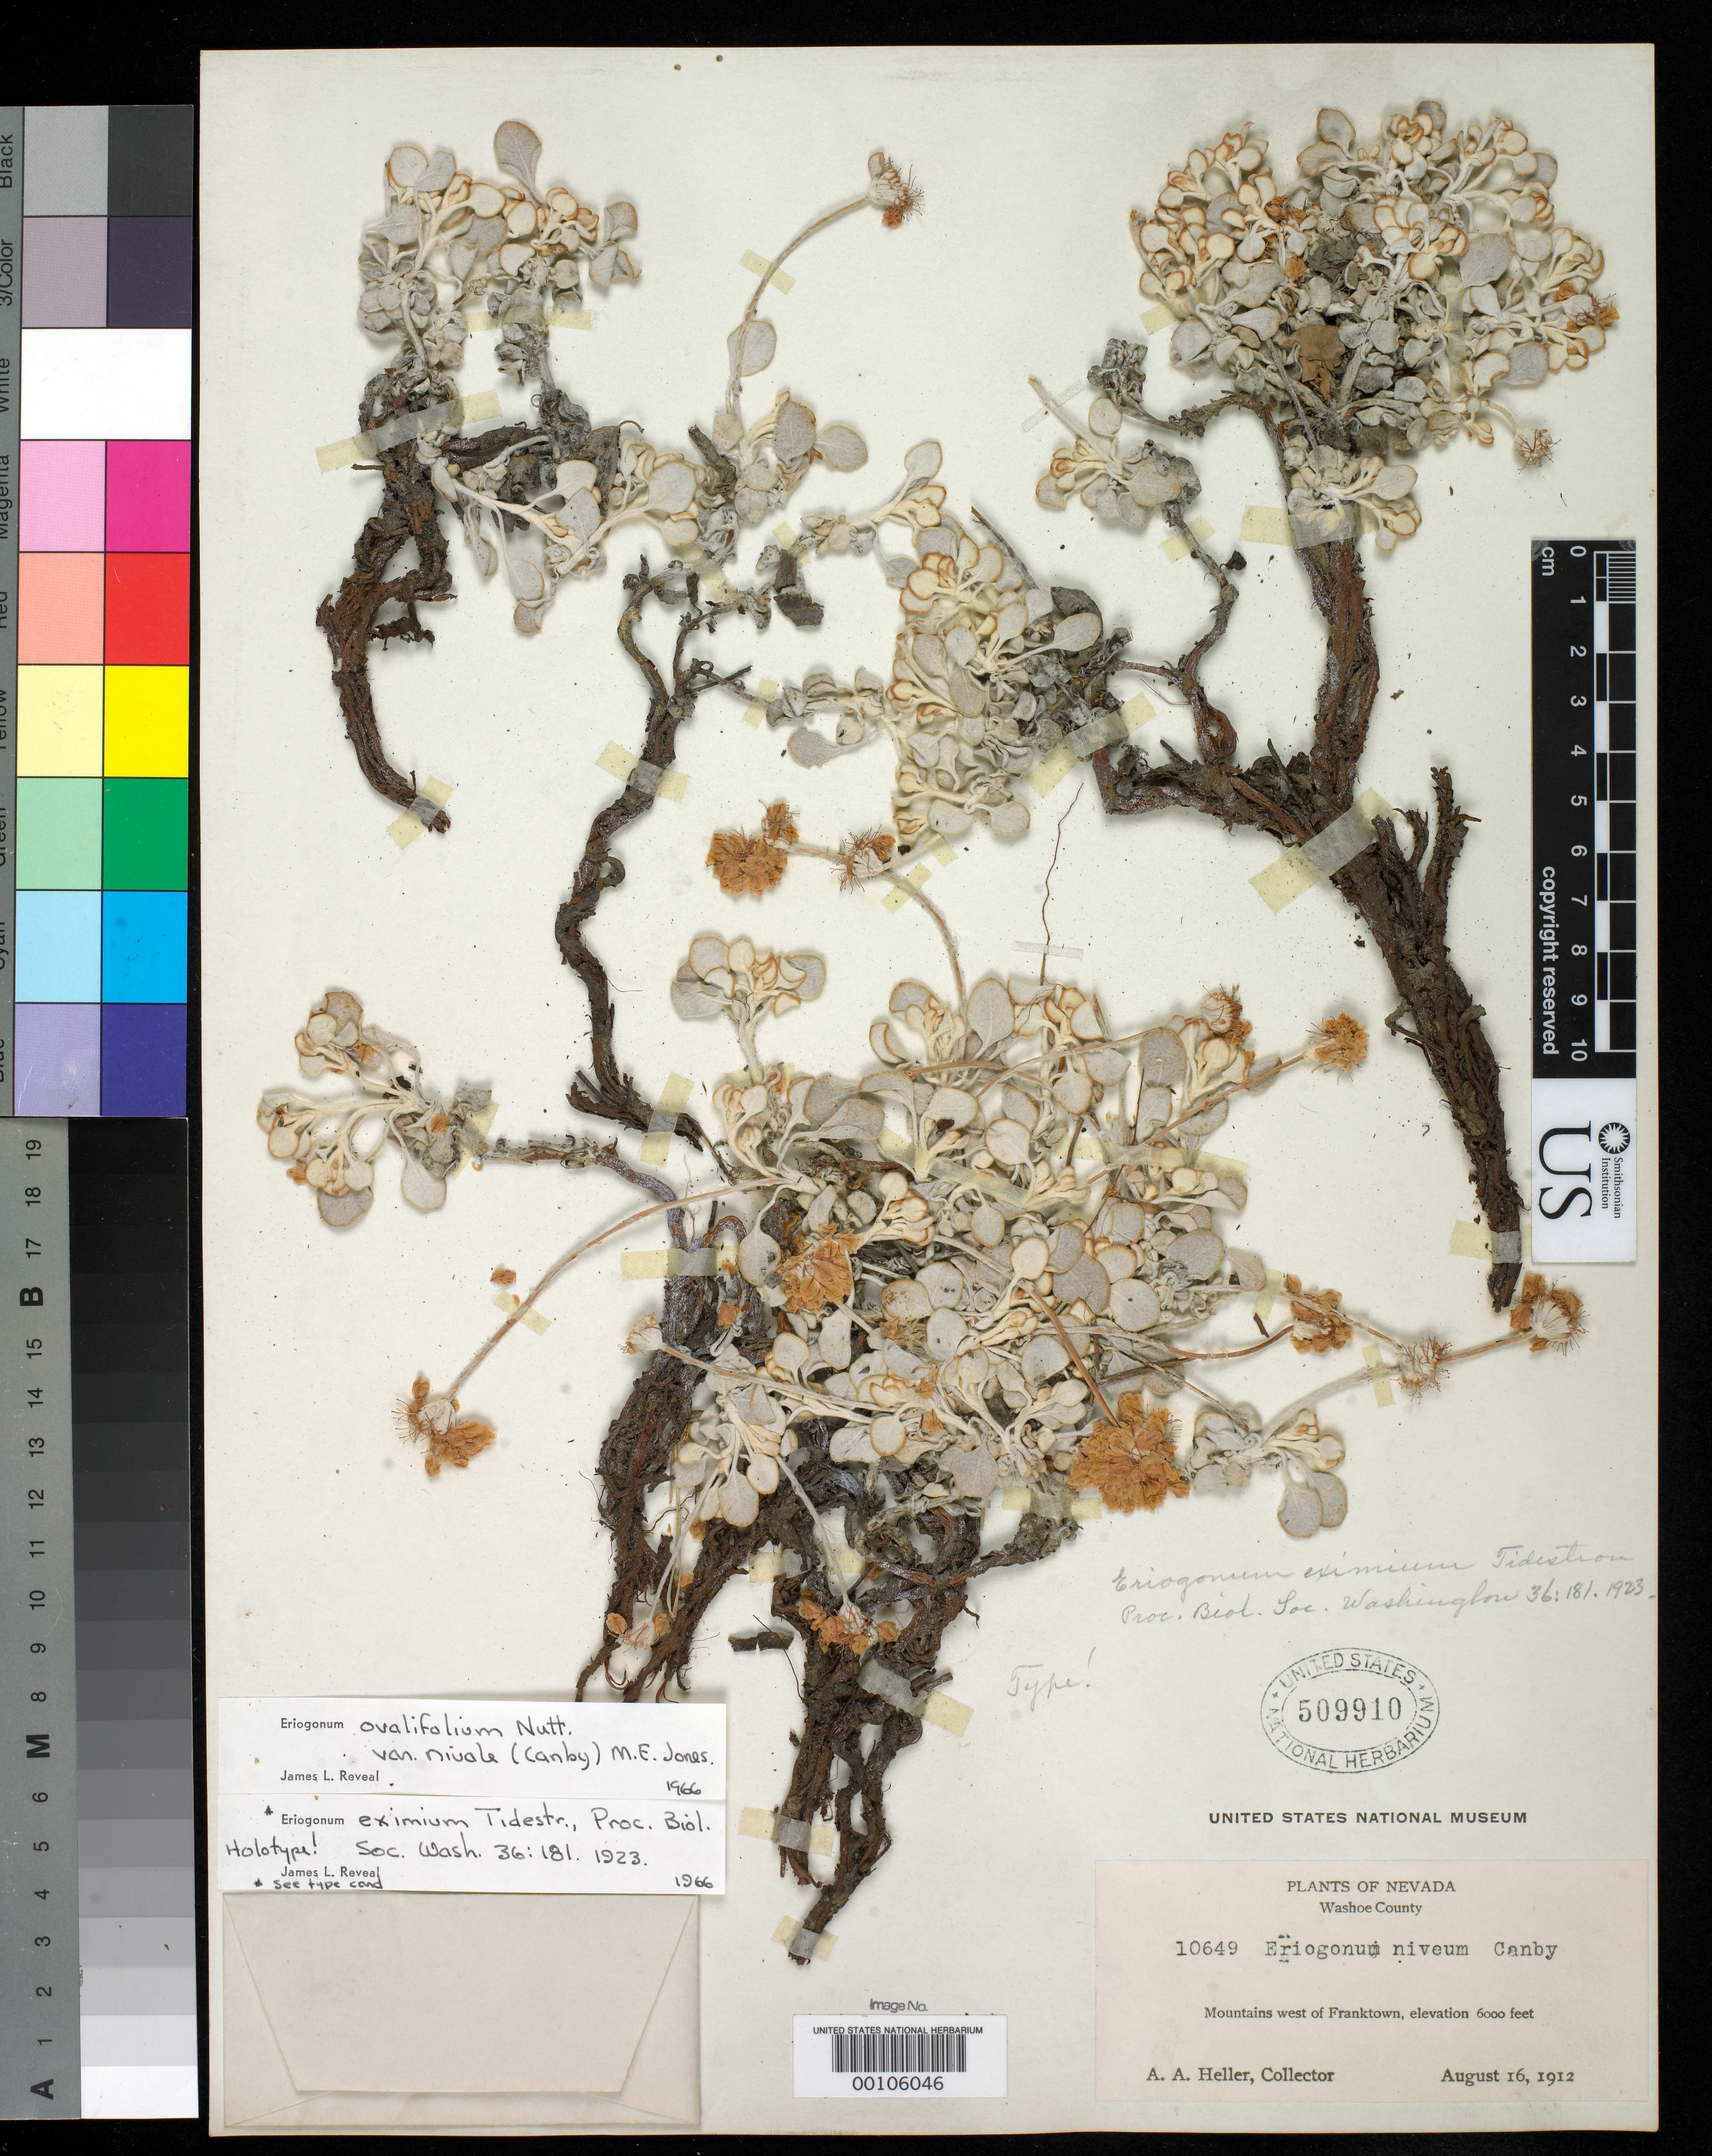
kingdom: Plantae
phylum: Tracheophyta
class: Magnoliopsida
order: Caryophyllales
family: Polygonaceae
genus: Eriogonum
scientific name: Eriogonum eximium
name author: Tidestr.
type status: Holotype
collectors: A. A. Heller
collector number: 10649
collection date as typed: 16 Aug 1912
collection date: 1912-08-16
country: United States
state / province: Nevada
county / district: Washoe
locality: Franktown, in mountains west of town.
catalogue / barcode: US 509910